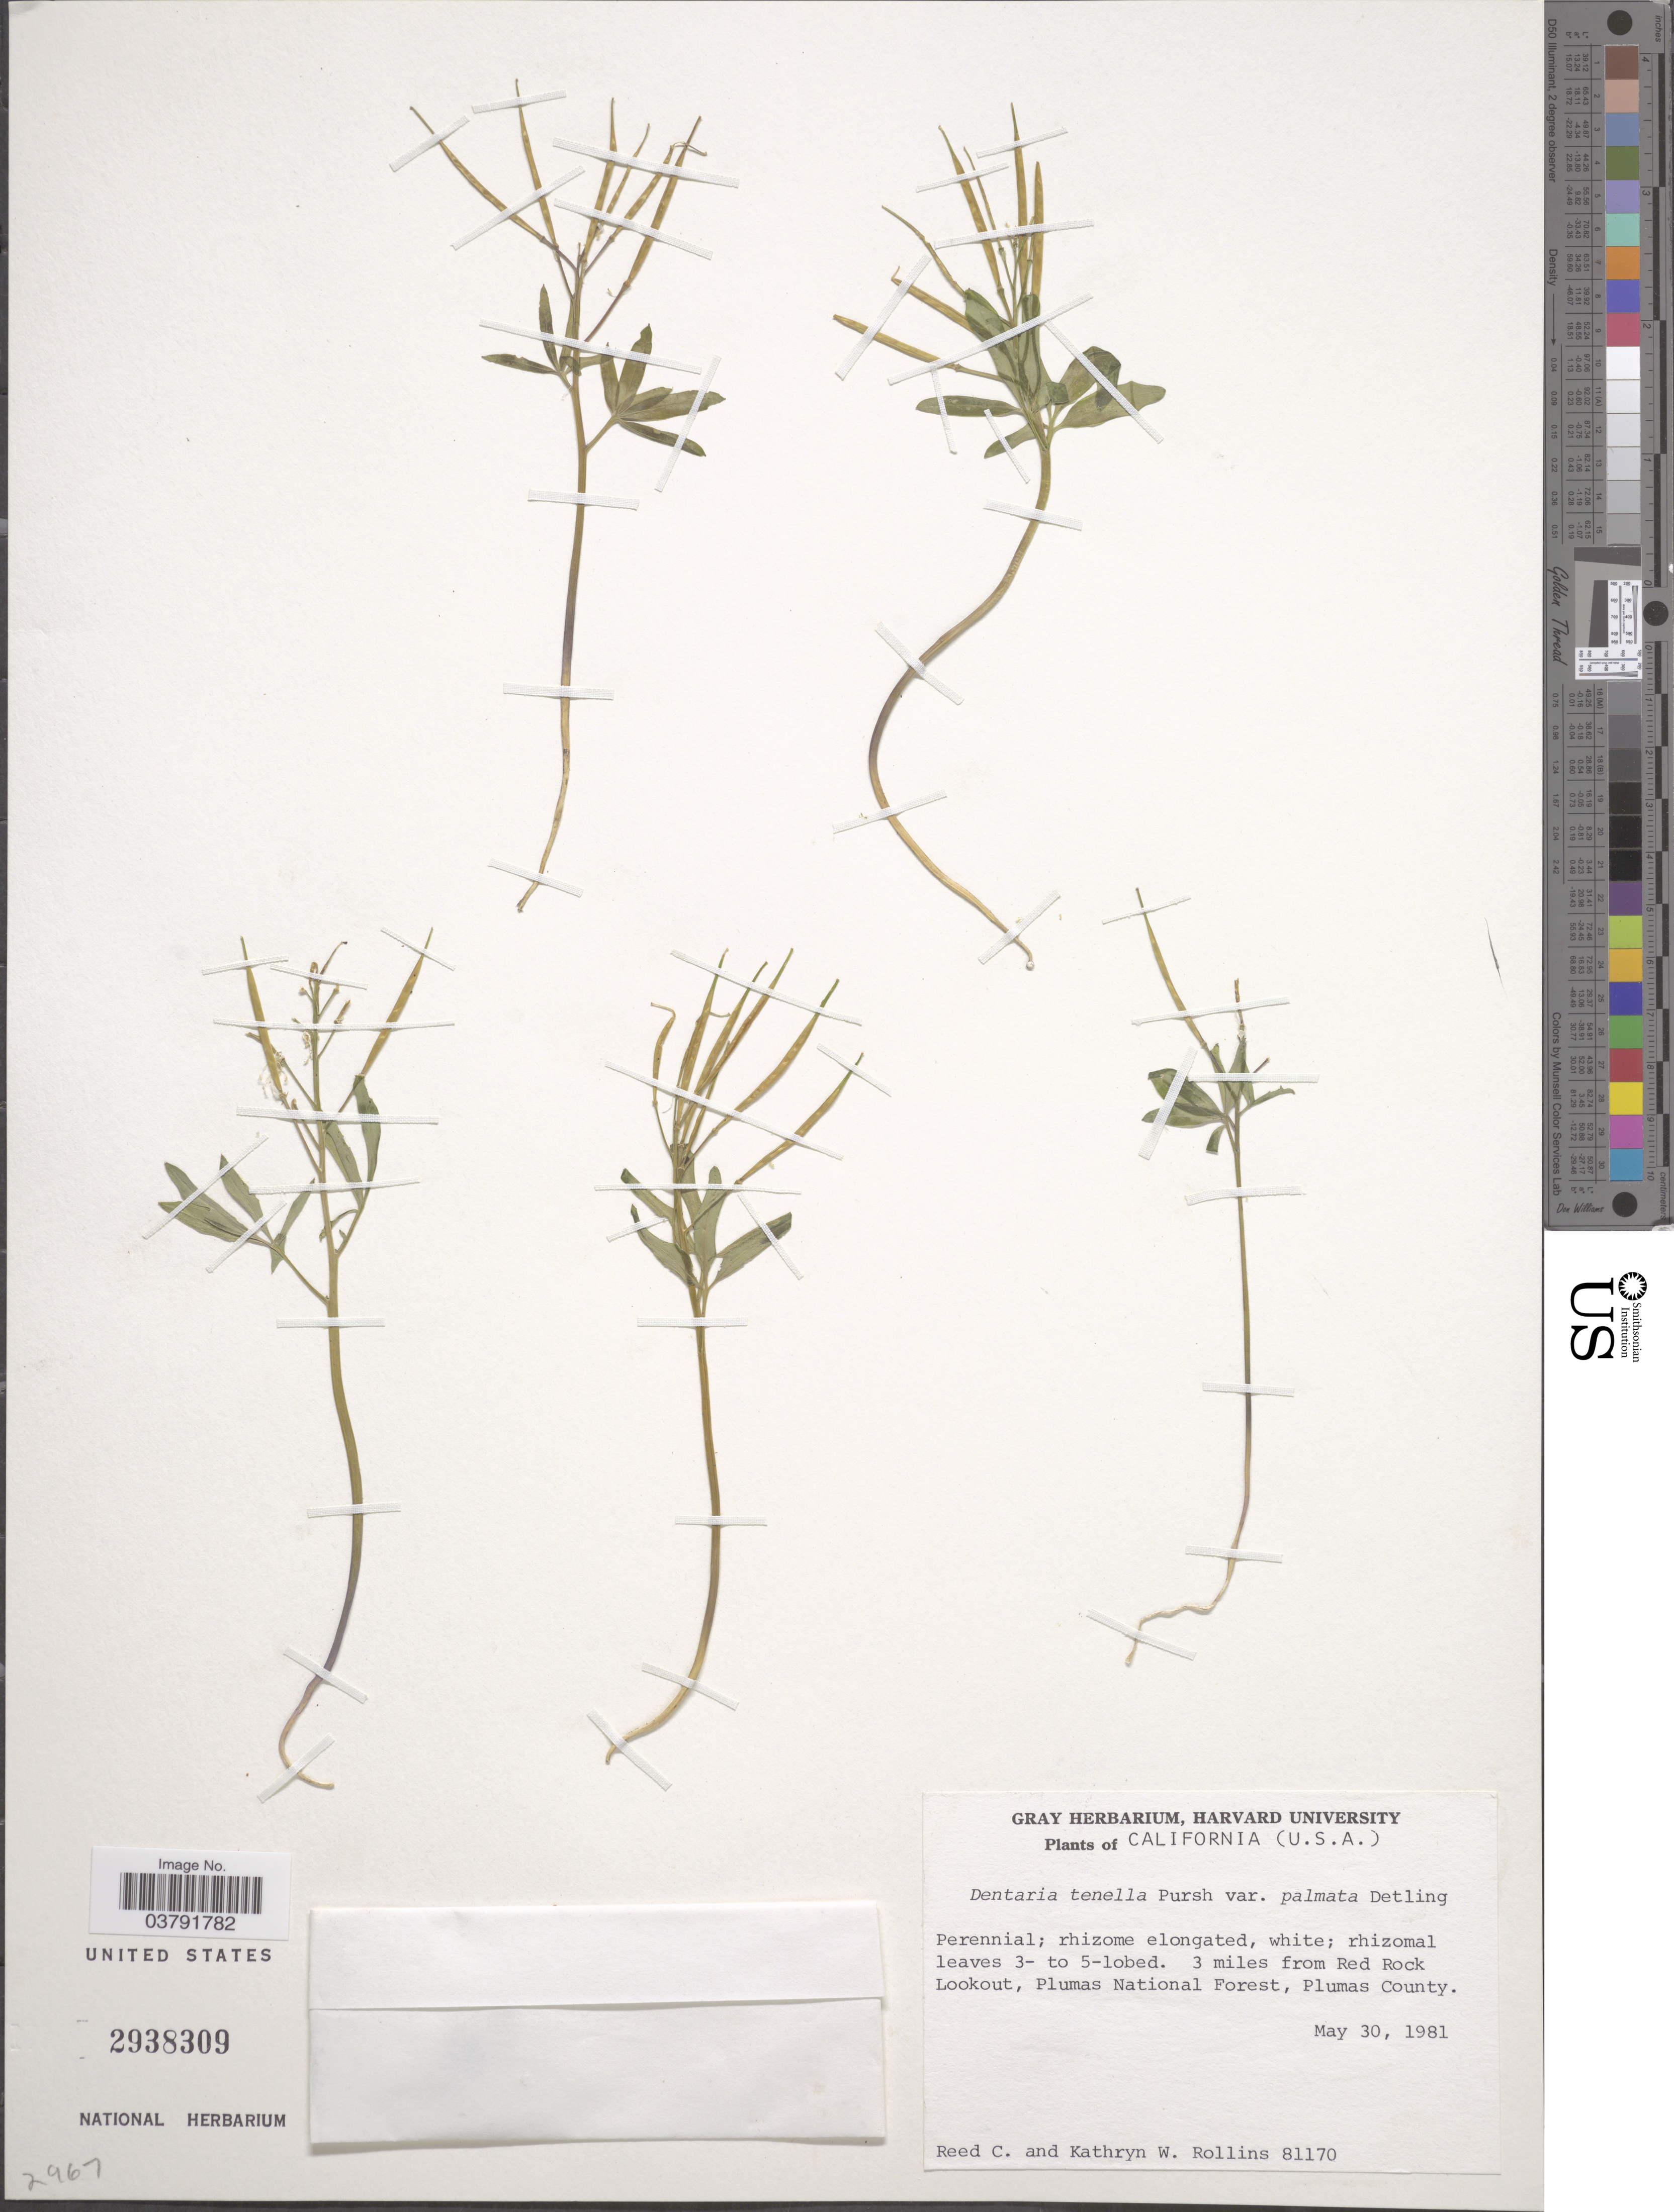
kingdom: Plantae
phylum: Tracheophyta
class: Magnoliopsida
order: Brassicales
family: Brassicaceae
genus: Dentaria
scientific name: Dentaria tenella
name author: Pursh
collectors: R. C. Rollins & K. W. Rollins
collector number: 81170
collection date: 1981-05-30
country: United States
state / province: California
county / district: Plumas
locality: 3 miles from Red Rock Lookout, Plumas National Forest, Plumas County.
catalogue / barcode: US 2938309